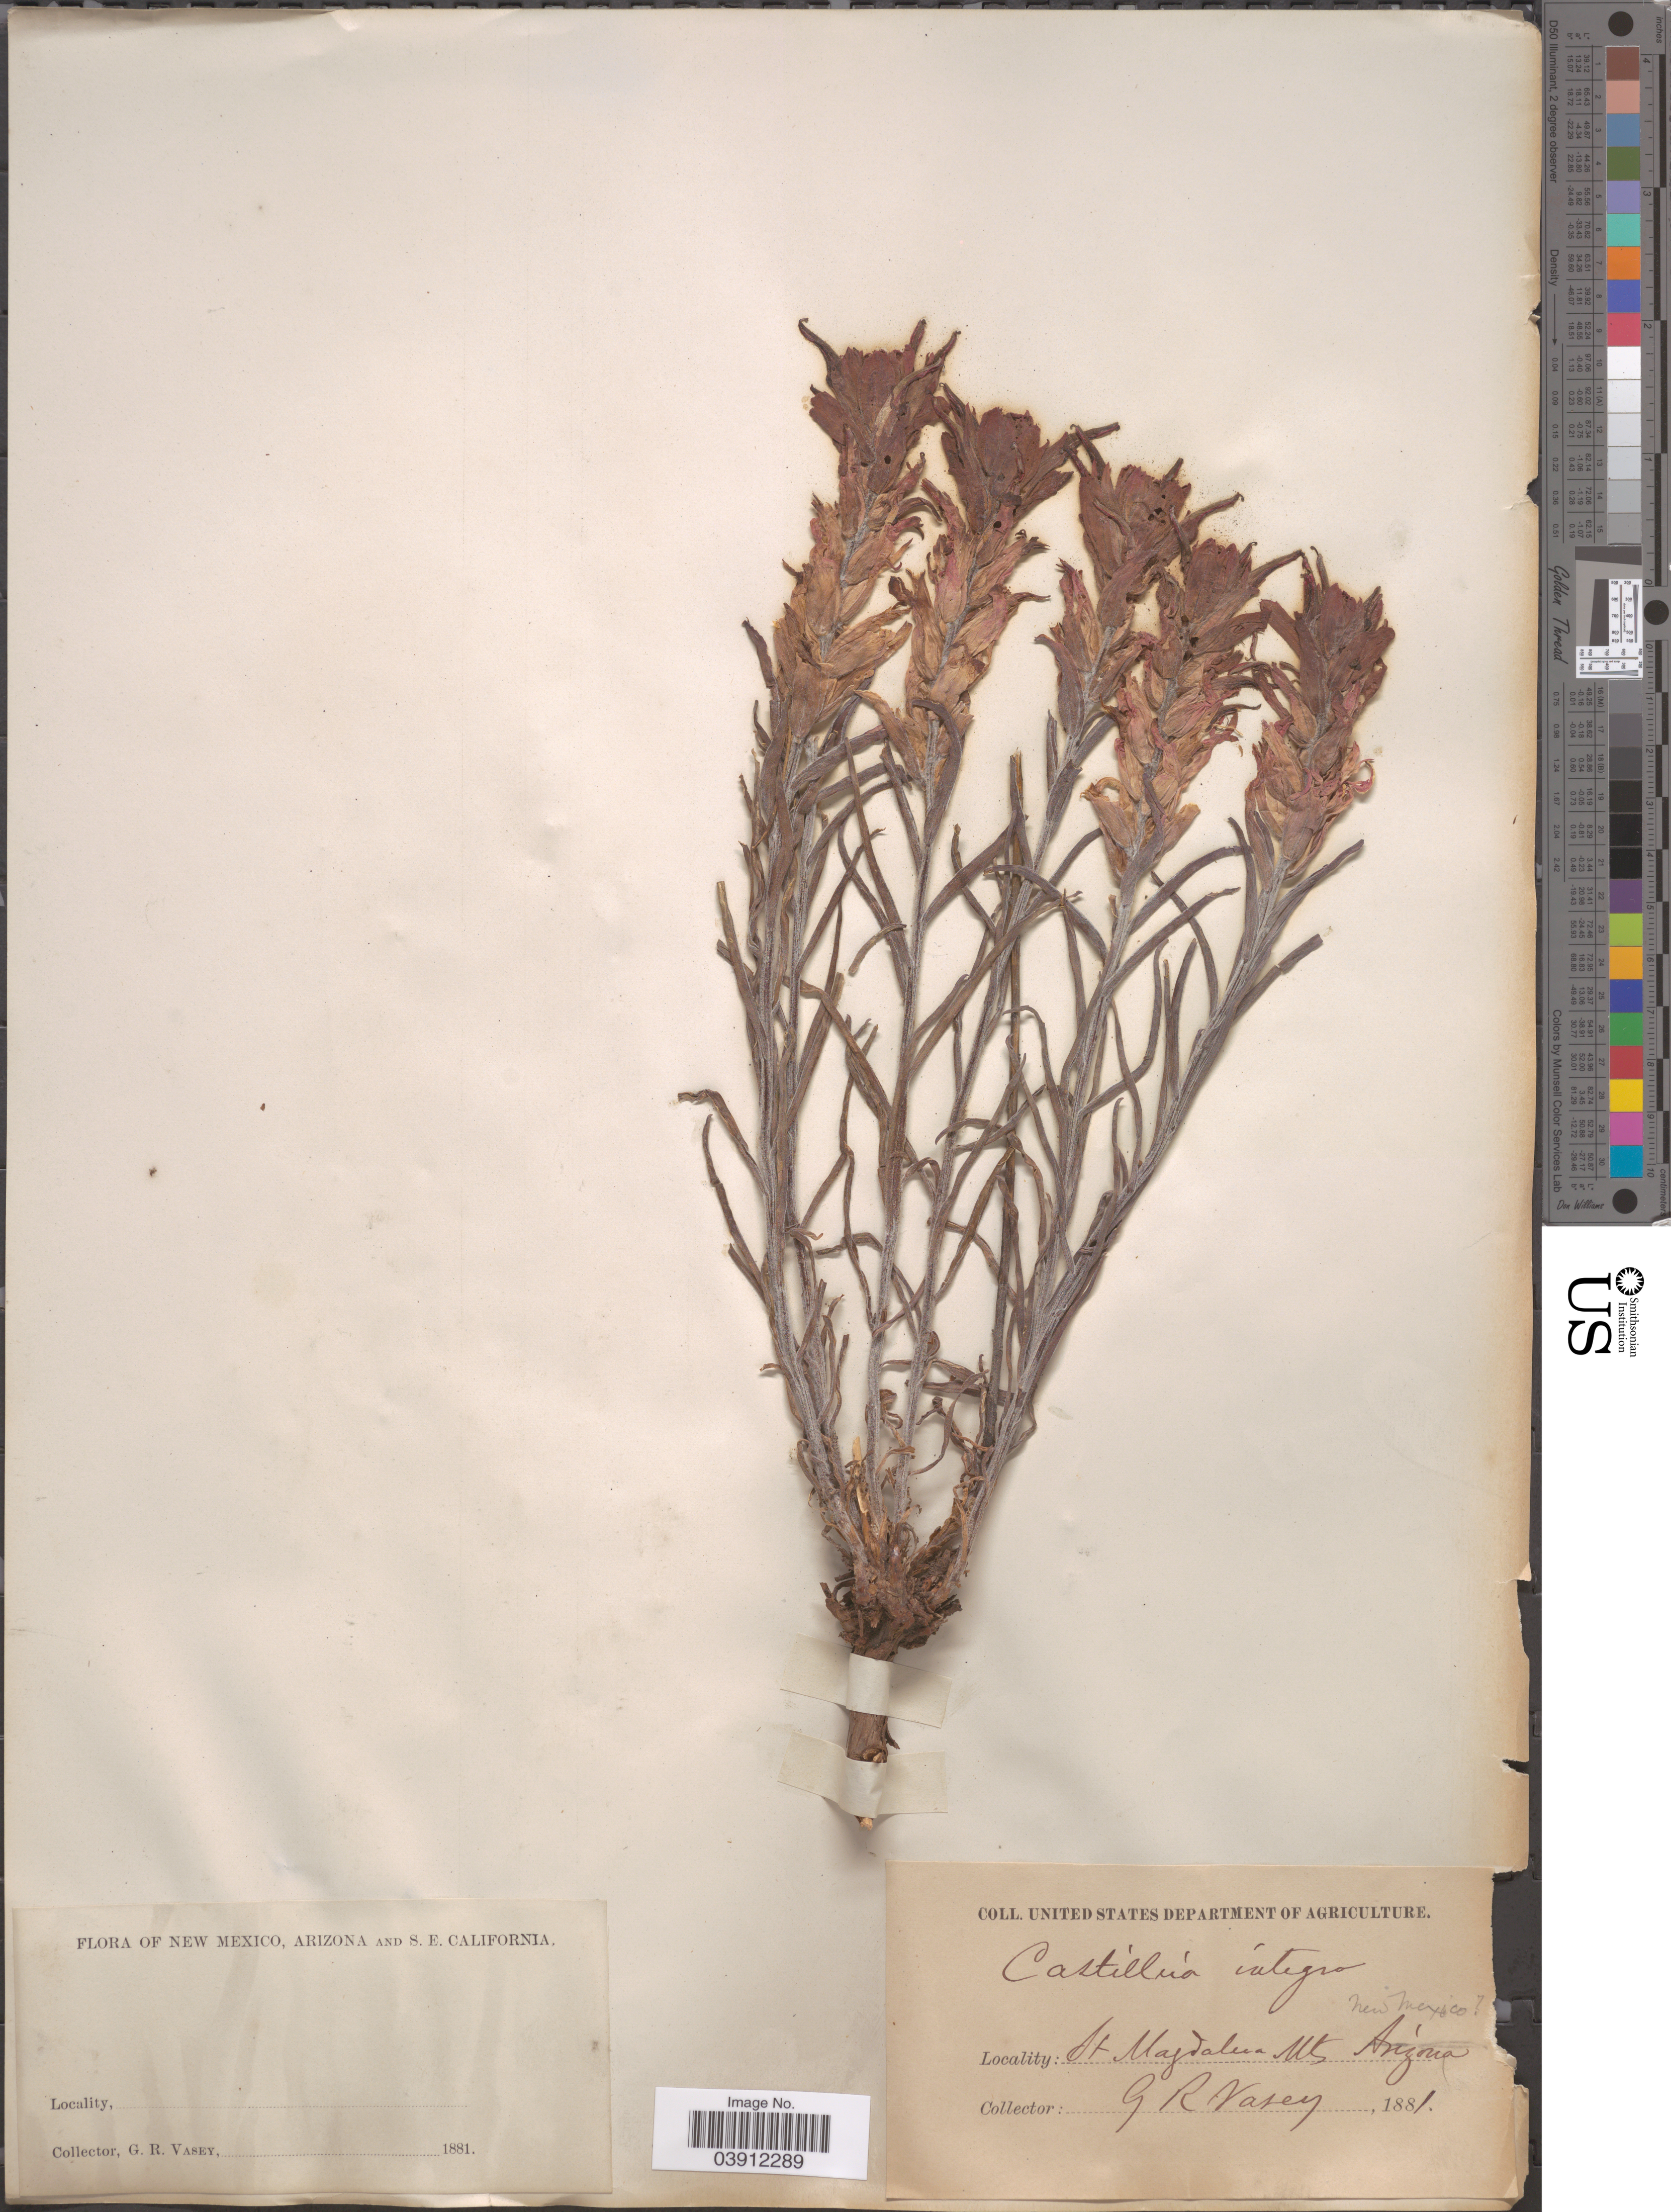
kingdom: Plantae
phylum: Tracheophyta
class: Magnoliopsida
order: Lamiales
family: Orobanchaceae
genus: Castilleja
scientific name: Castilleja integra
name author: A. Gray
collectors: G. R. Vasey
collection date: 1881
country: United States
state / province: New Mexico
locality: St. Magdalena Mts.